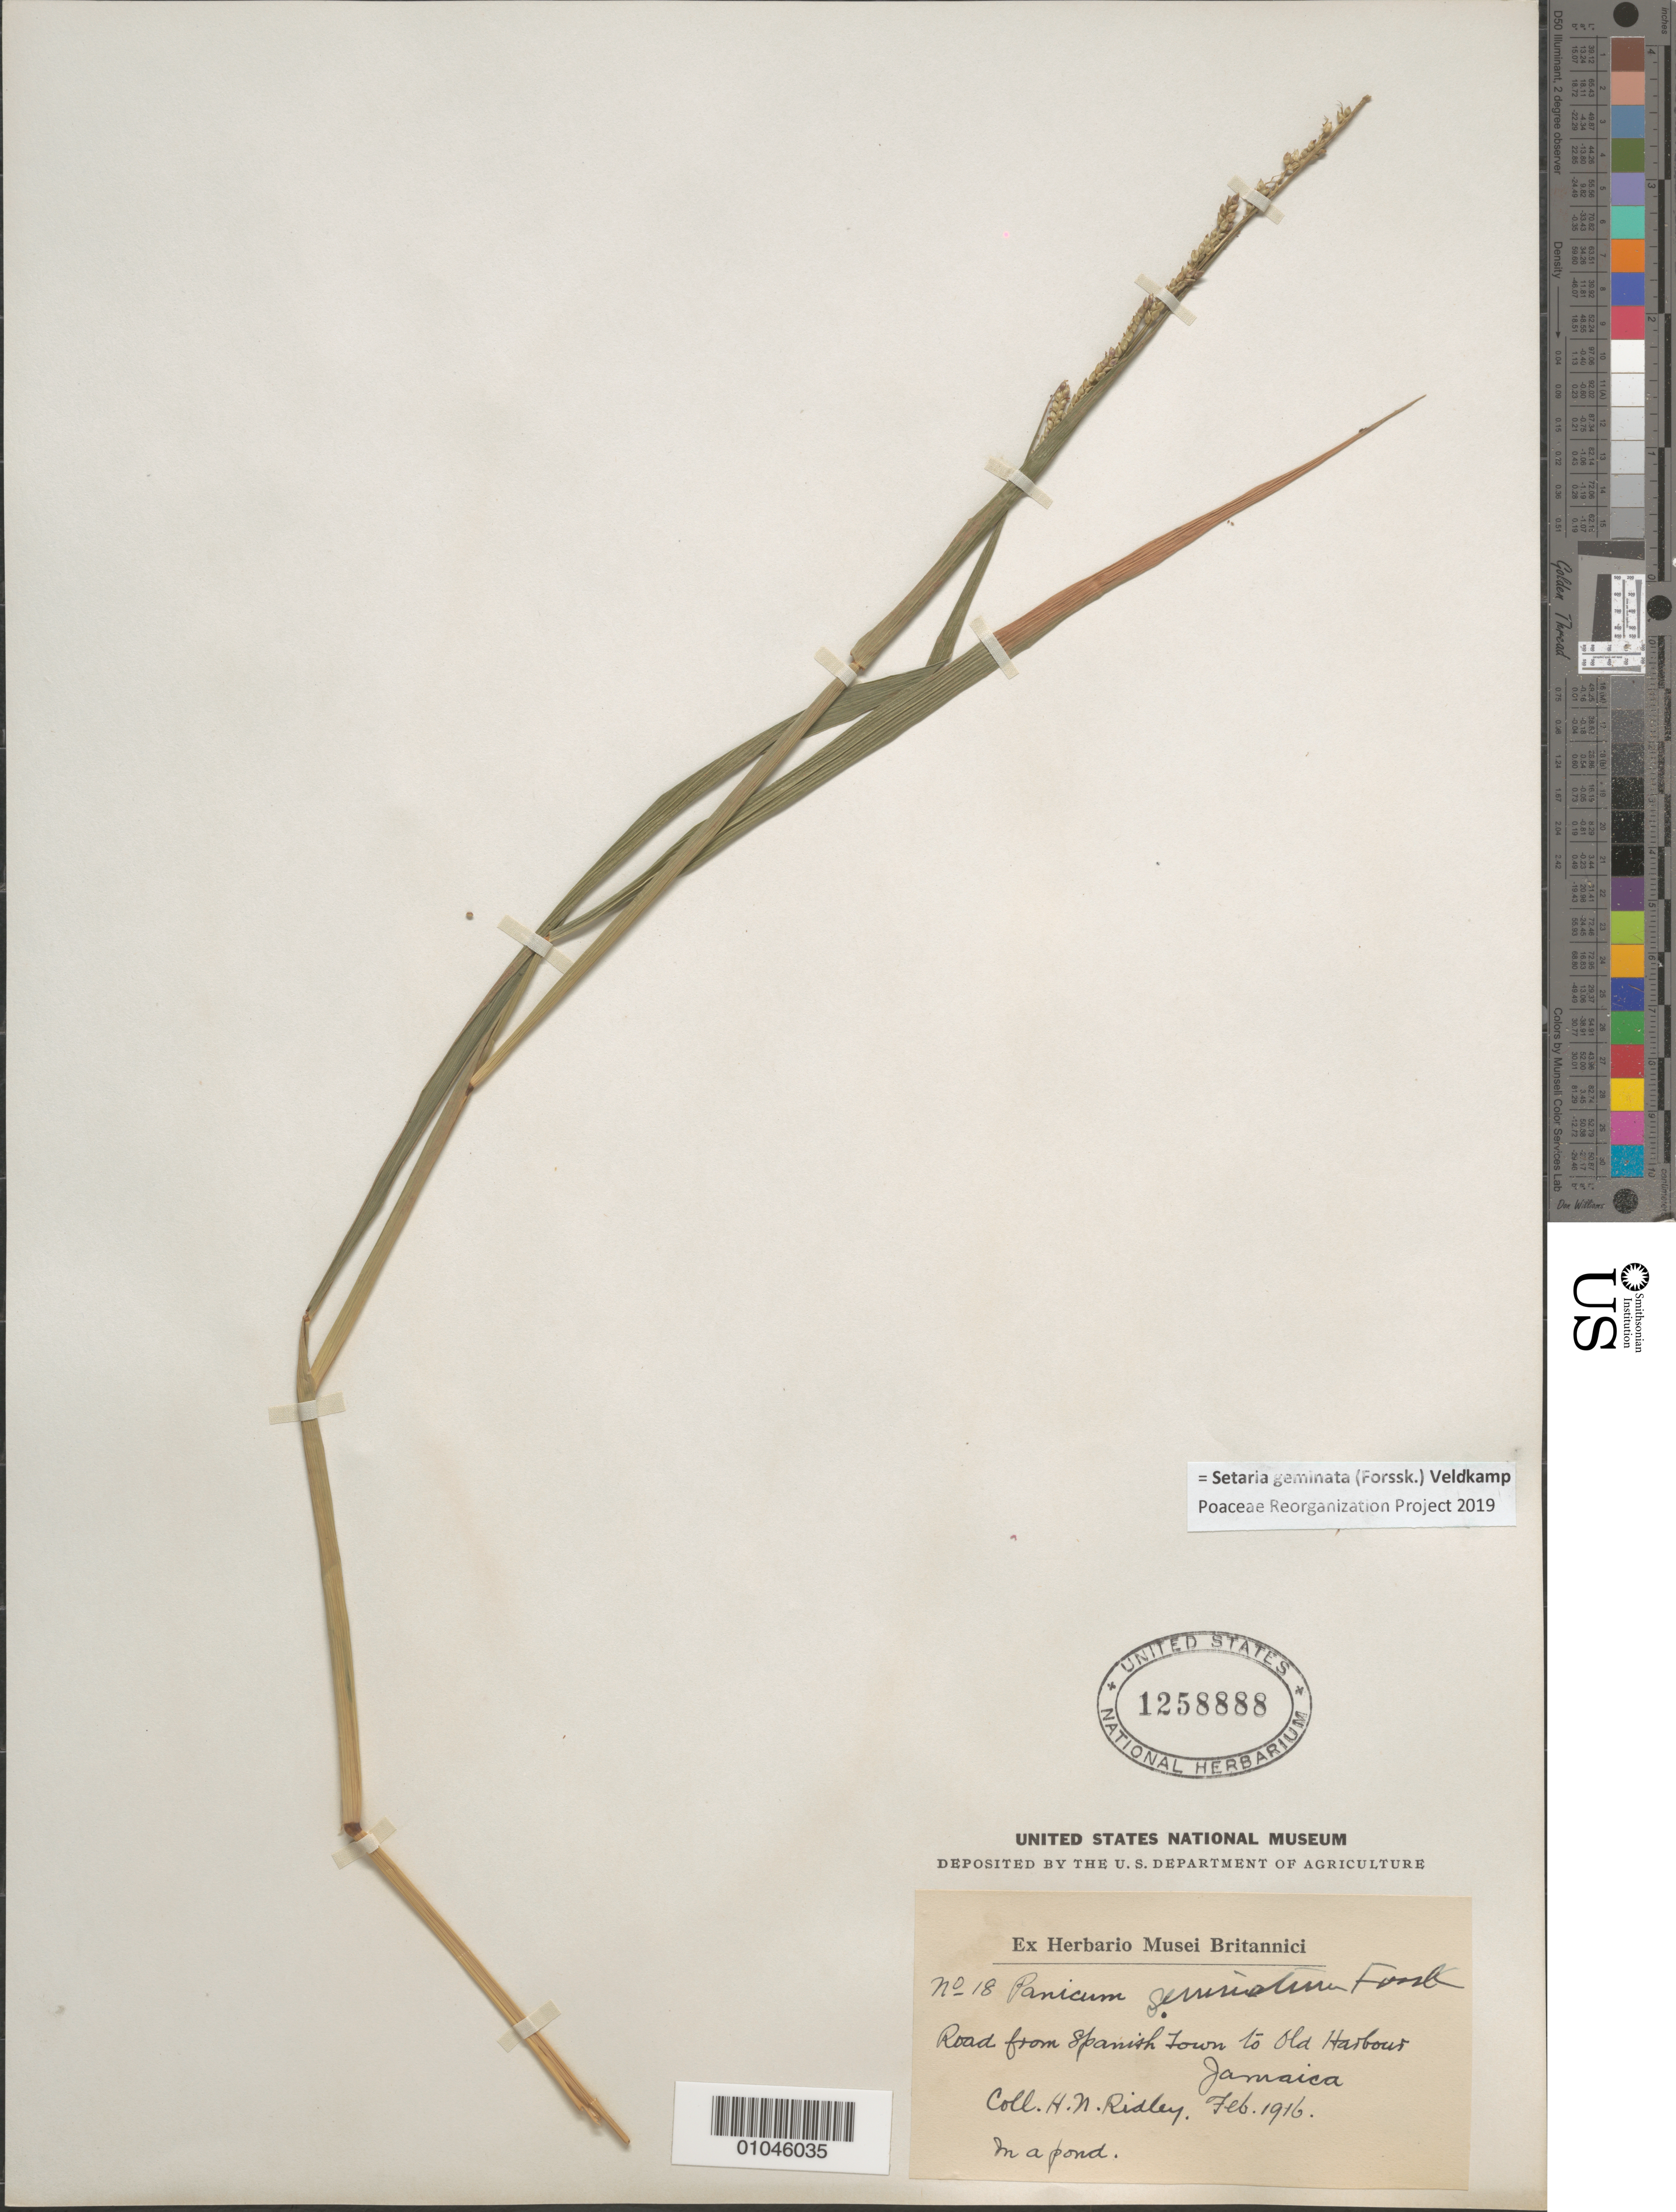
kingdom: Plantae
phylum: Tracheophyta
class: Liliopsida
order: Poales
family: Poaceae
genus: Paspalidium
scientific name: Paspalidium geminatum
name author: (Forssk.) Stapf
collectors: H. N. Ridley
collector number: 18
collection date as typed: Feb 1916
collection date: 1916-02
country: Jamaica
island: Jamaica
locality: Road from Spanish town to Old harbour. in a pond.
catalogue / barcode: US 1258888